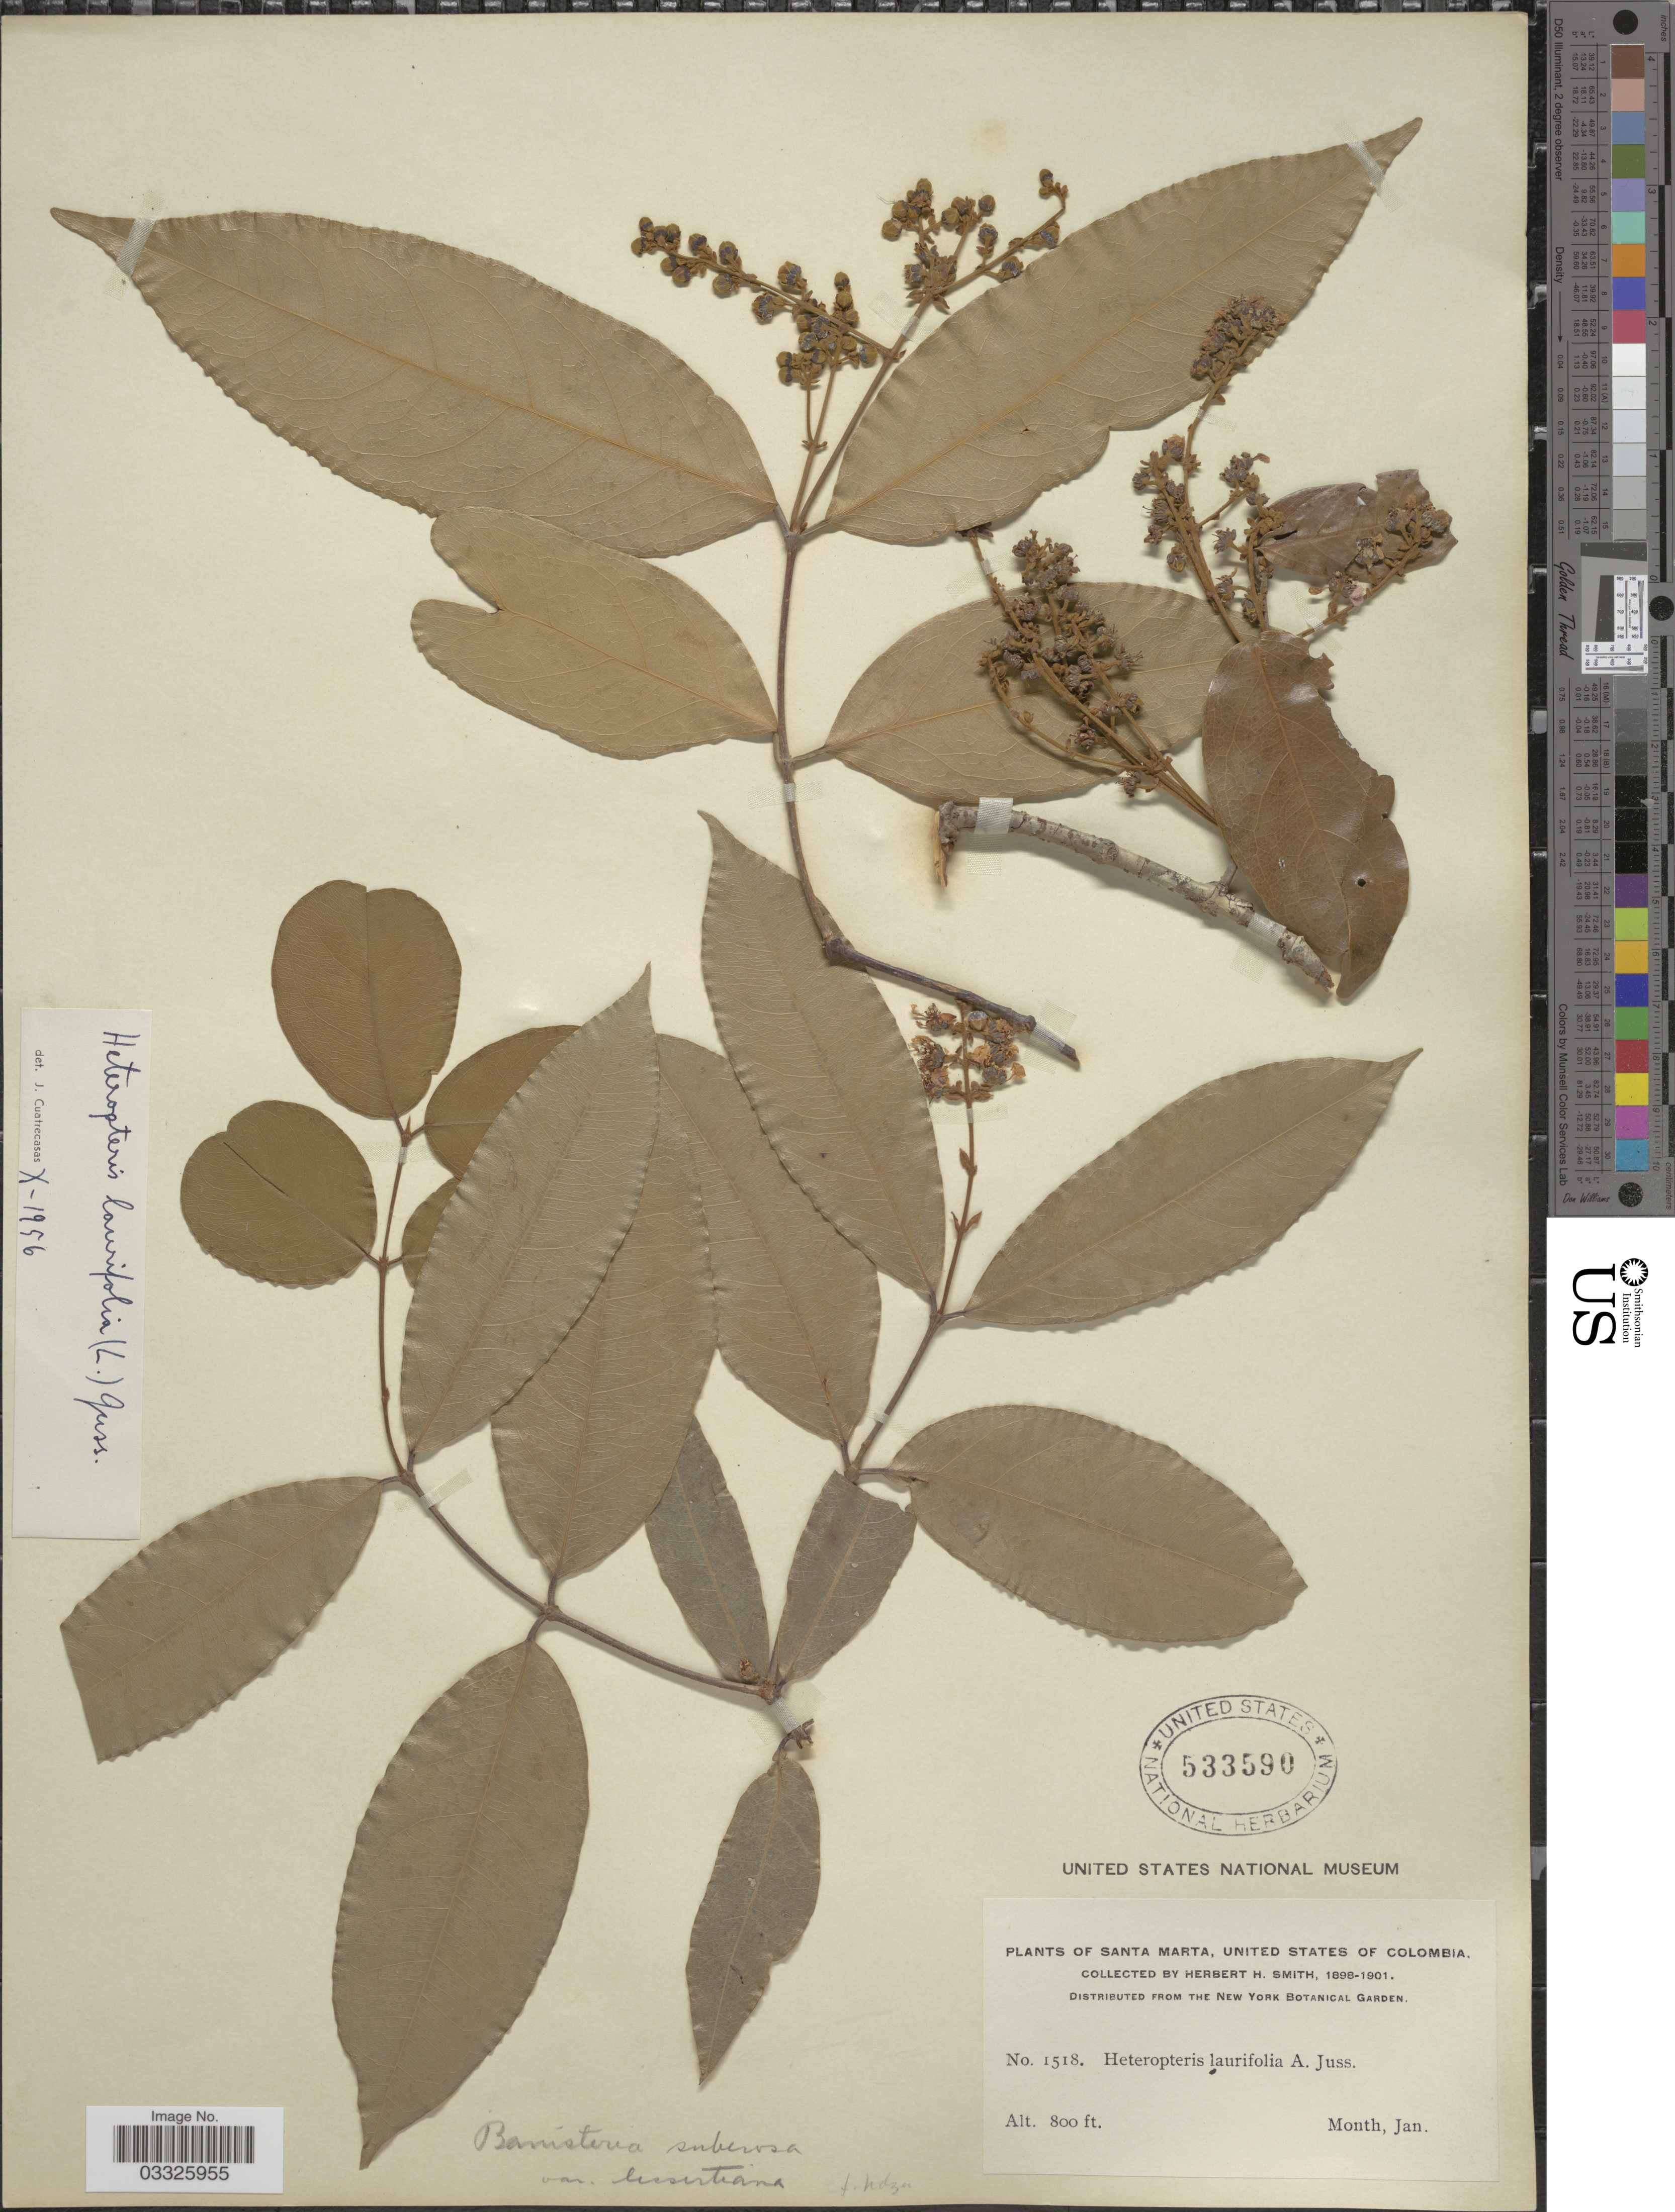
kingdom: Plantae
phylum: Tracheophyta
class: Magnoliopsida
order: Malpighiales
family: Malpighiaceae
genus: Heteropterys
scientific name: Heteropterys laurifolia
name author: (L.) A. Juss.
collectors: Herbert H. Smith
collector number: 1518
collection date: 1898-01/1901-01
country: Colombia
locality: Santa Marta, United States of Colombia.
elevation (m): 244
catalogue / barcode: US 533590